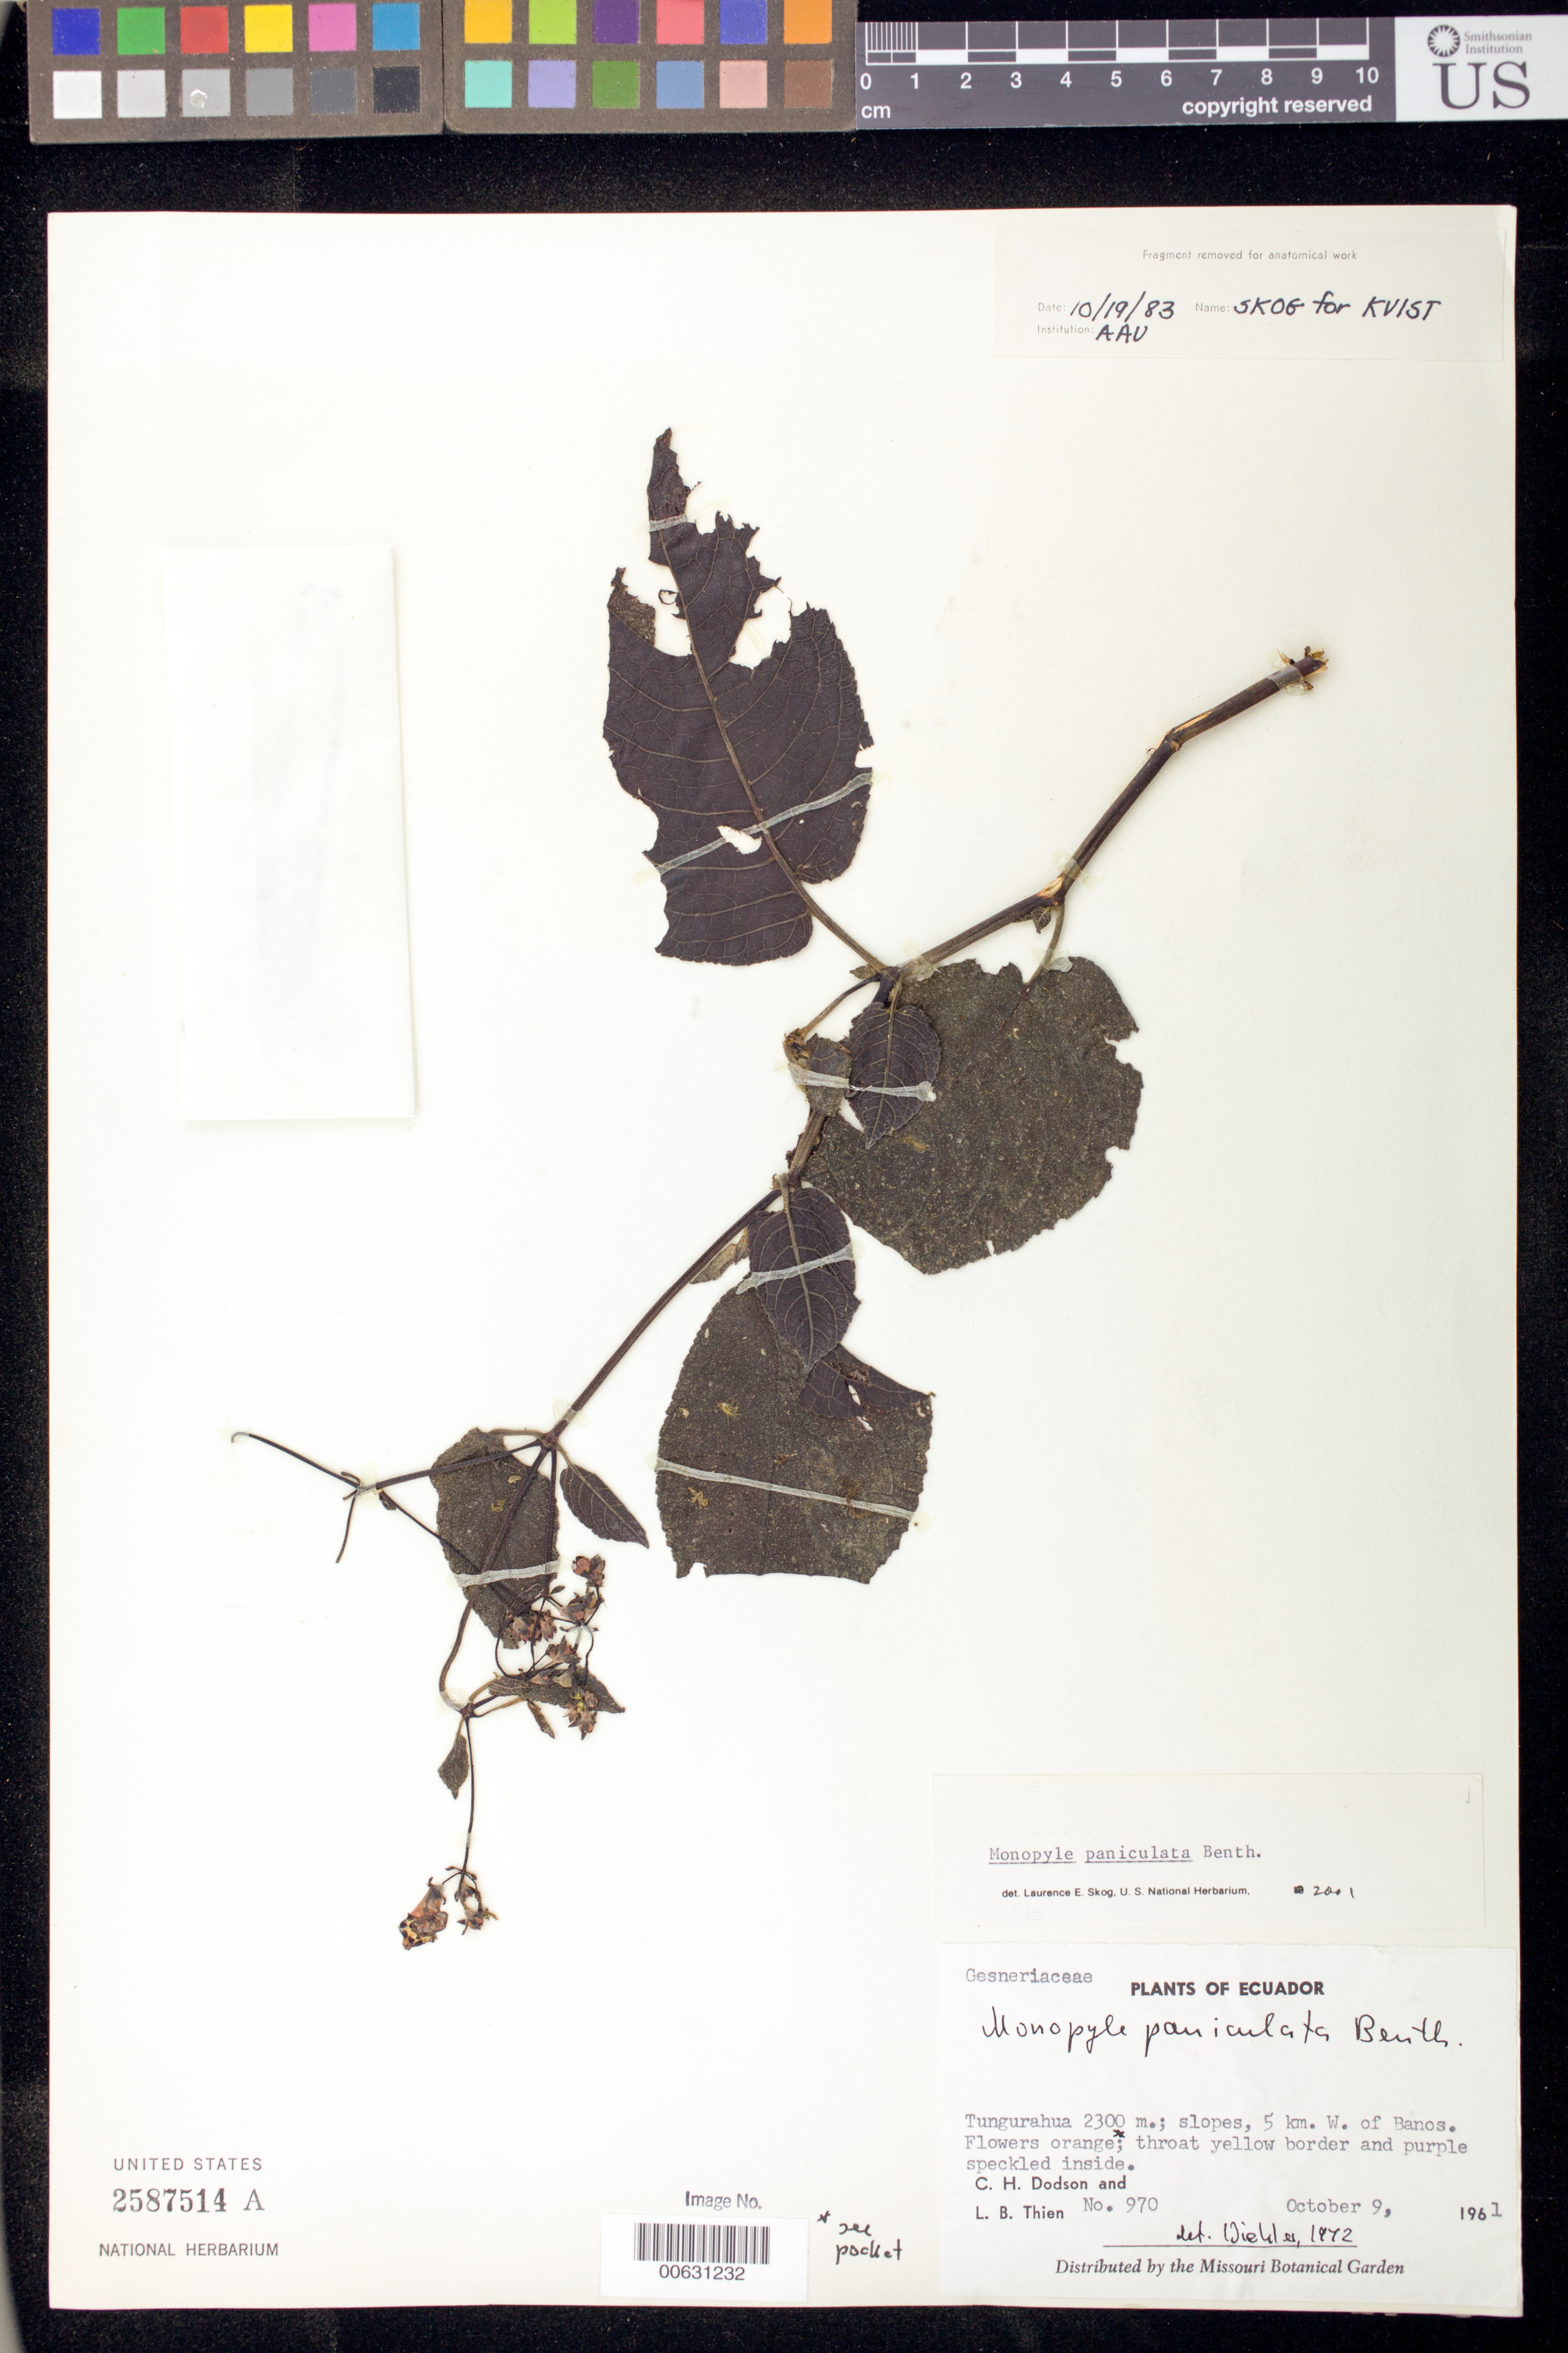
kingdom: Plantae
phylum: Tracheophyta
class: Magnoliopsida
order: Lamiales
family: Gesneriaceae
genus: Monopyle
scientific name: Monopyle paniculata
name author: Benth.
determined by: Skog, Laurence E.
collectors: C. H. Dodson & L. Thien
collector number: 970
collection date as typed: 09 Oct 1961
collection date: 1961-10-09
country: Ecuador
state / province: Tungurahua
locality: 5 km W of Banos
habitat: Slopes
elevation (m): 2300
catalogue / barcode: US 2587514A